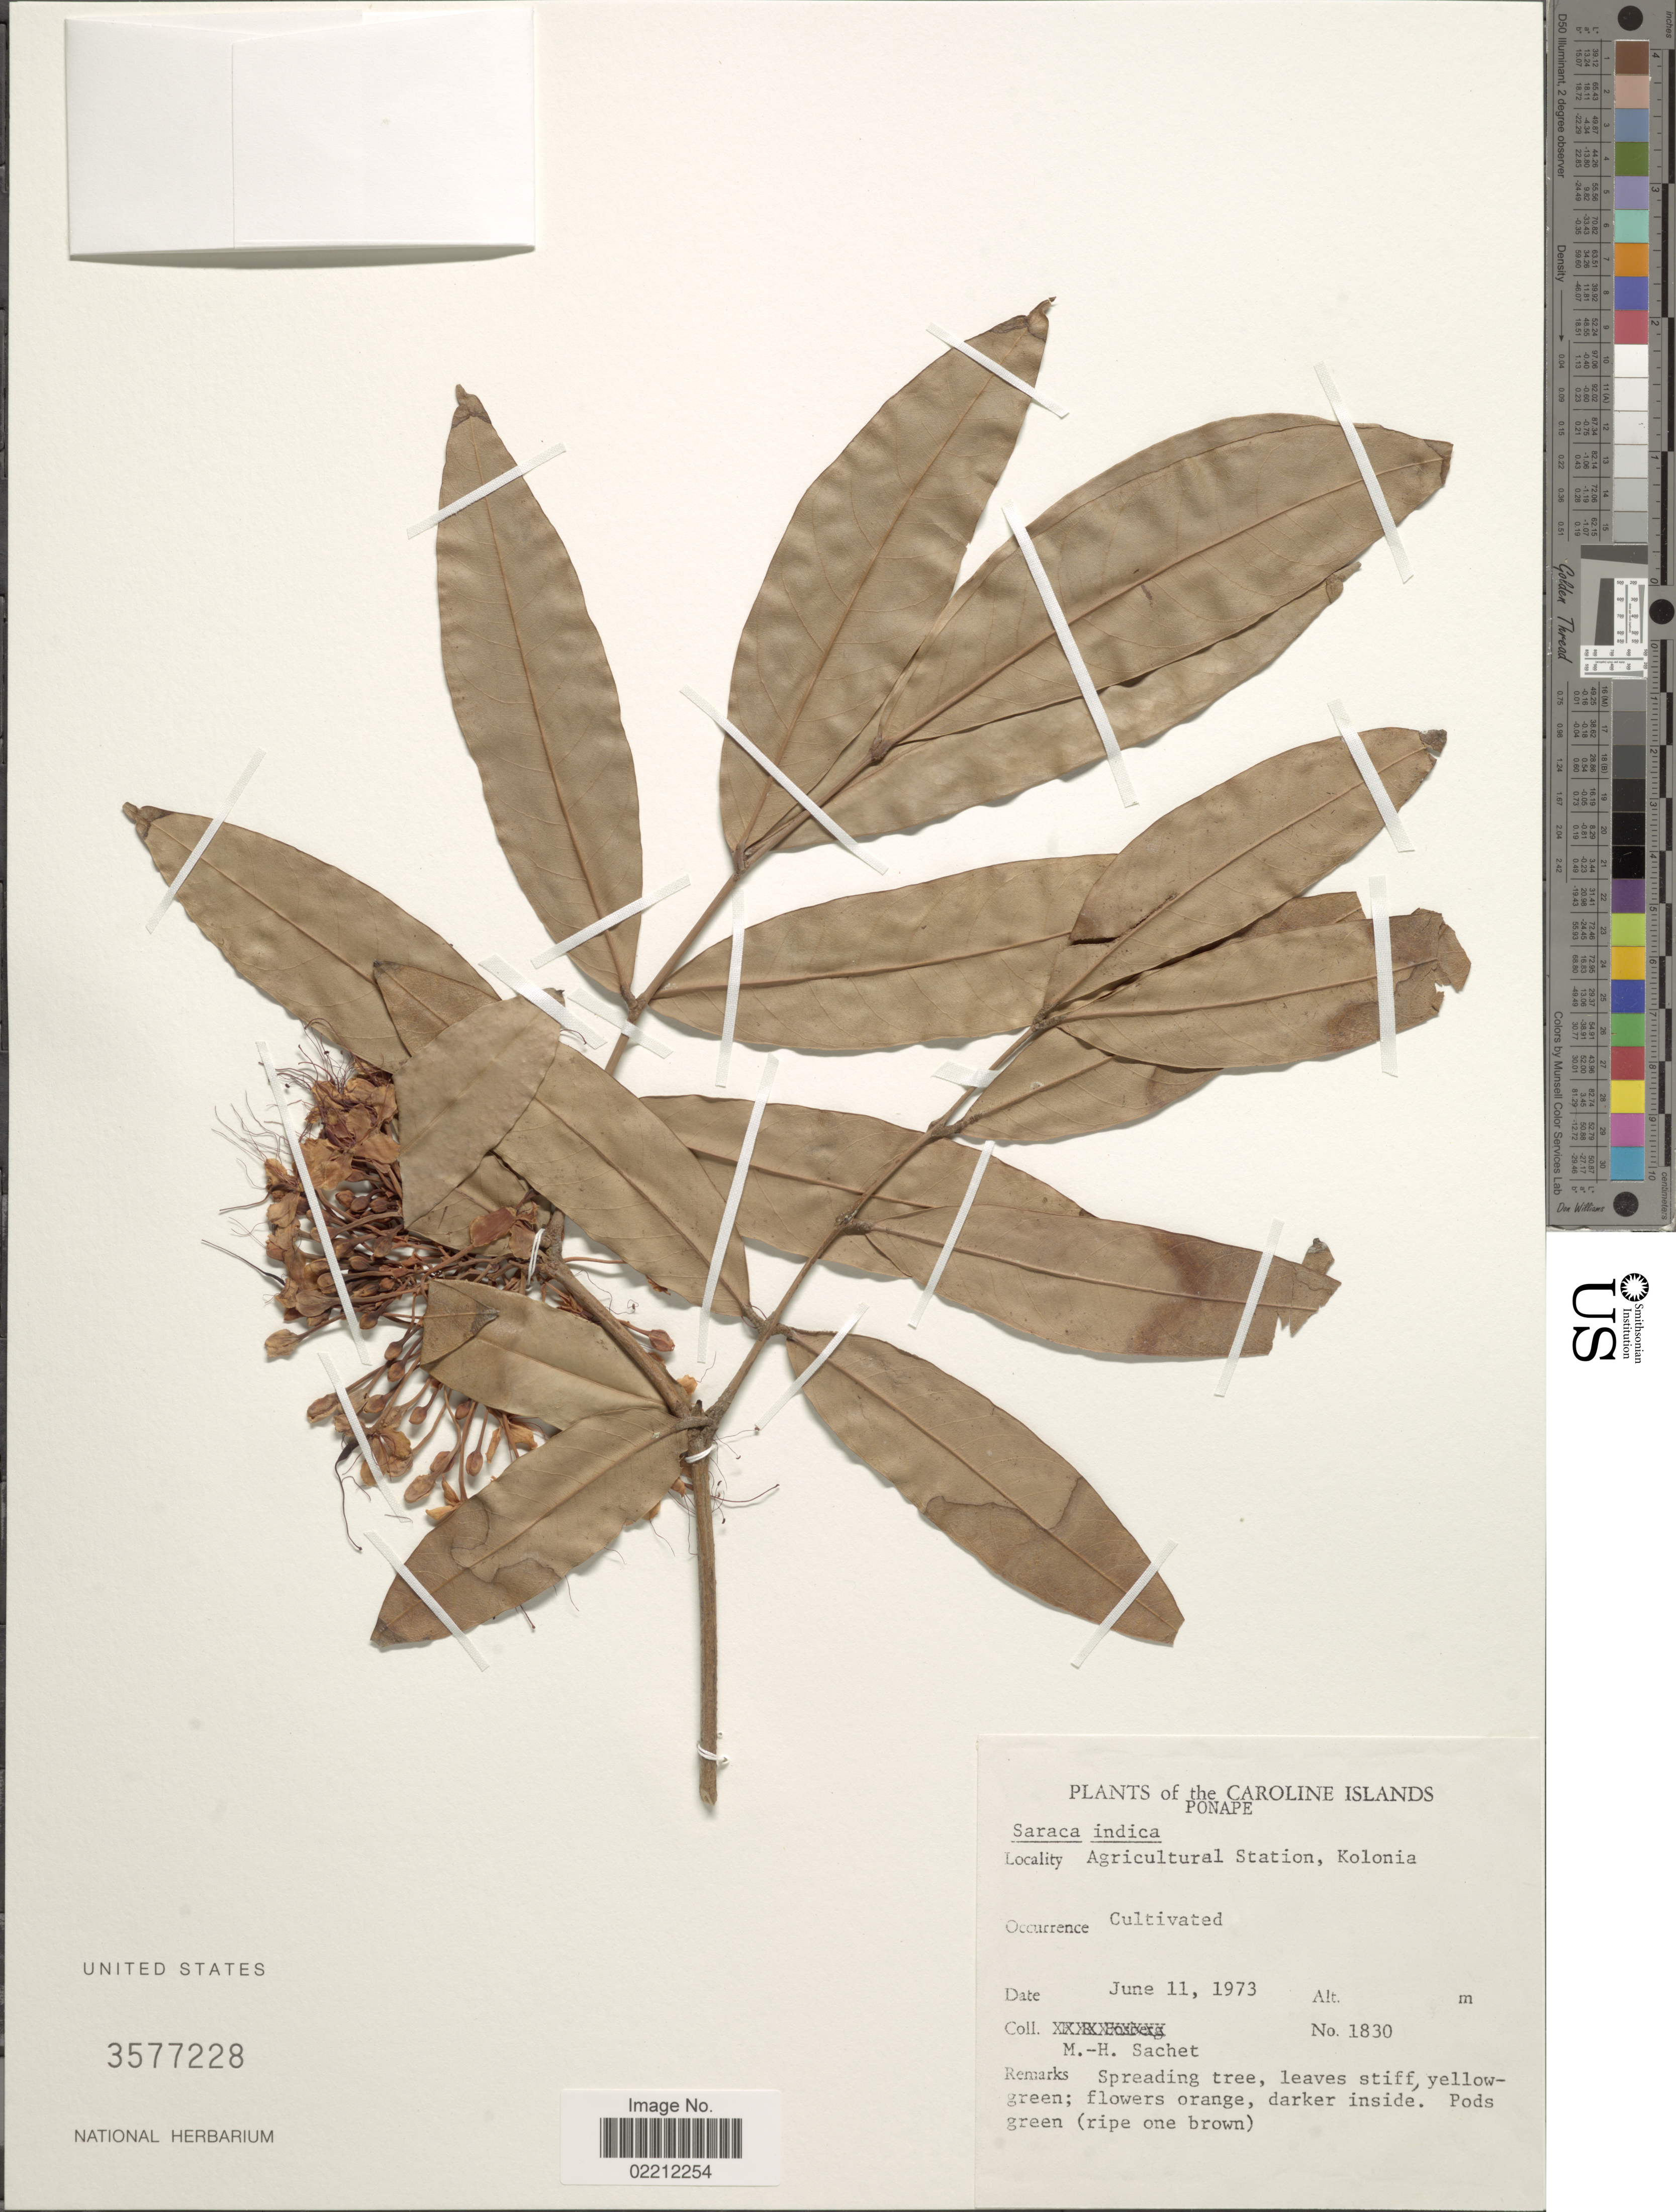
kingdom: Plantae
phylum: Tracheophyta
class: Magnoliopsida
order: Fabales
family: Fabaceae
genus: Saraca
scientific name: Saraca indica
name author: L.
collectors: M.-H. Sachet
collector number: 1830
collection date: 1973-06-11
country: Micronesia, Federated States of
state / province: Pohnpei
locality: Caroline Islands. Ponape.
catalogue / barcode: US 3577228